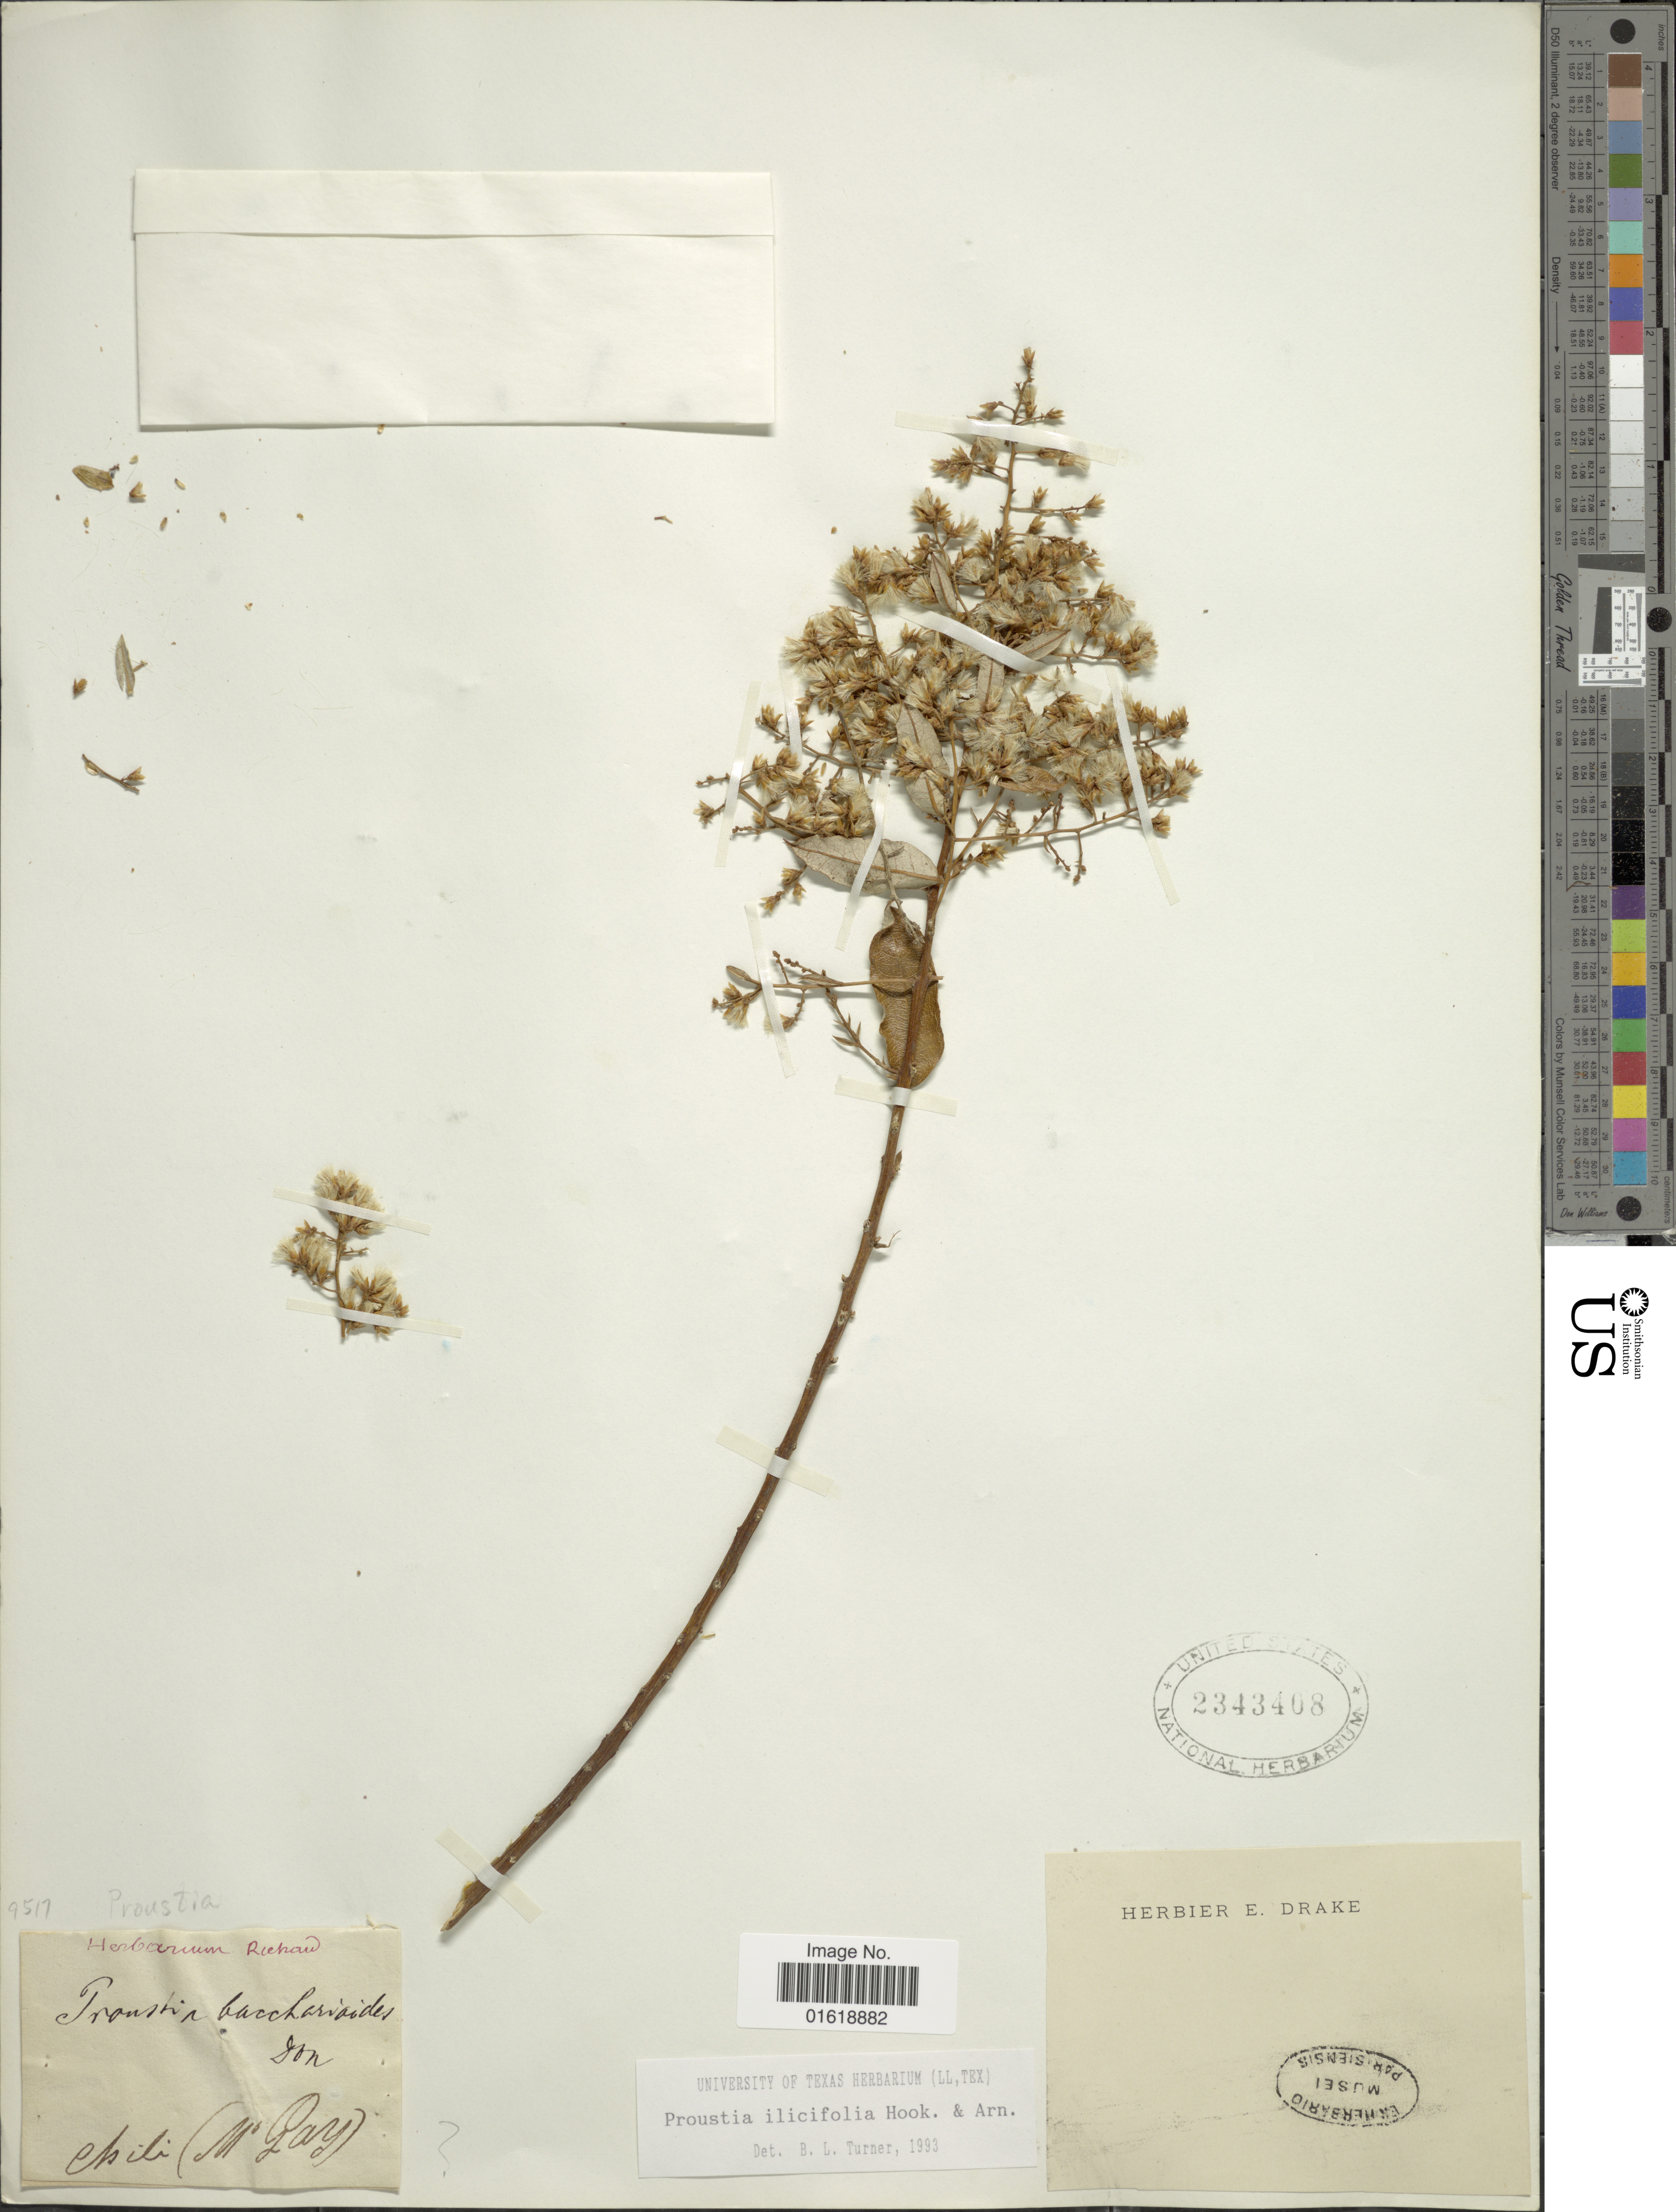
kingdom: Plantae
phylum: Tracheophyta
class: Magnoliopsida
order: Asterales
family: Asteraceae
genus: Proustia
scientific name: Proustia ilicifolia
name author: Hook. & Arn.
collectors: ex herb. E. Drake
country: Chile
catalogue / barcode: US 2343408